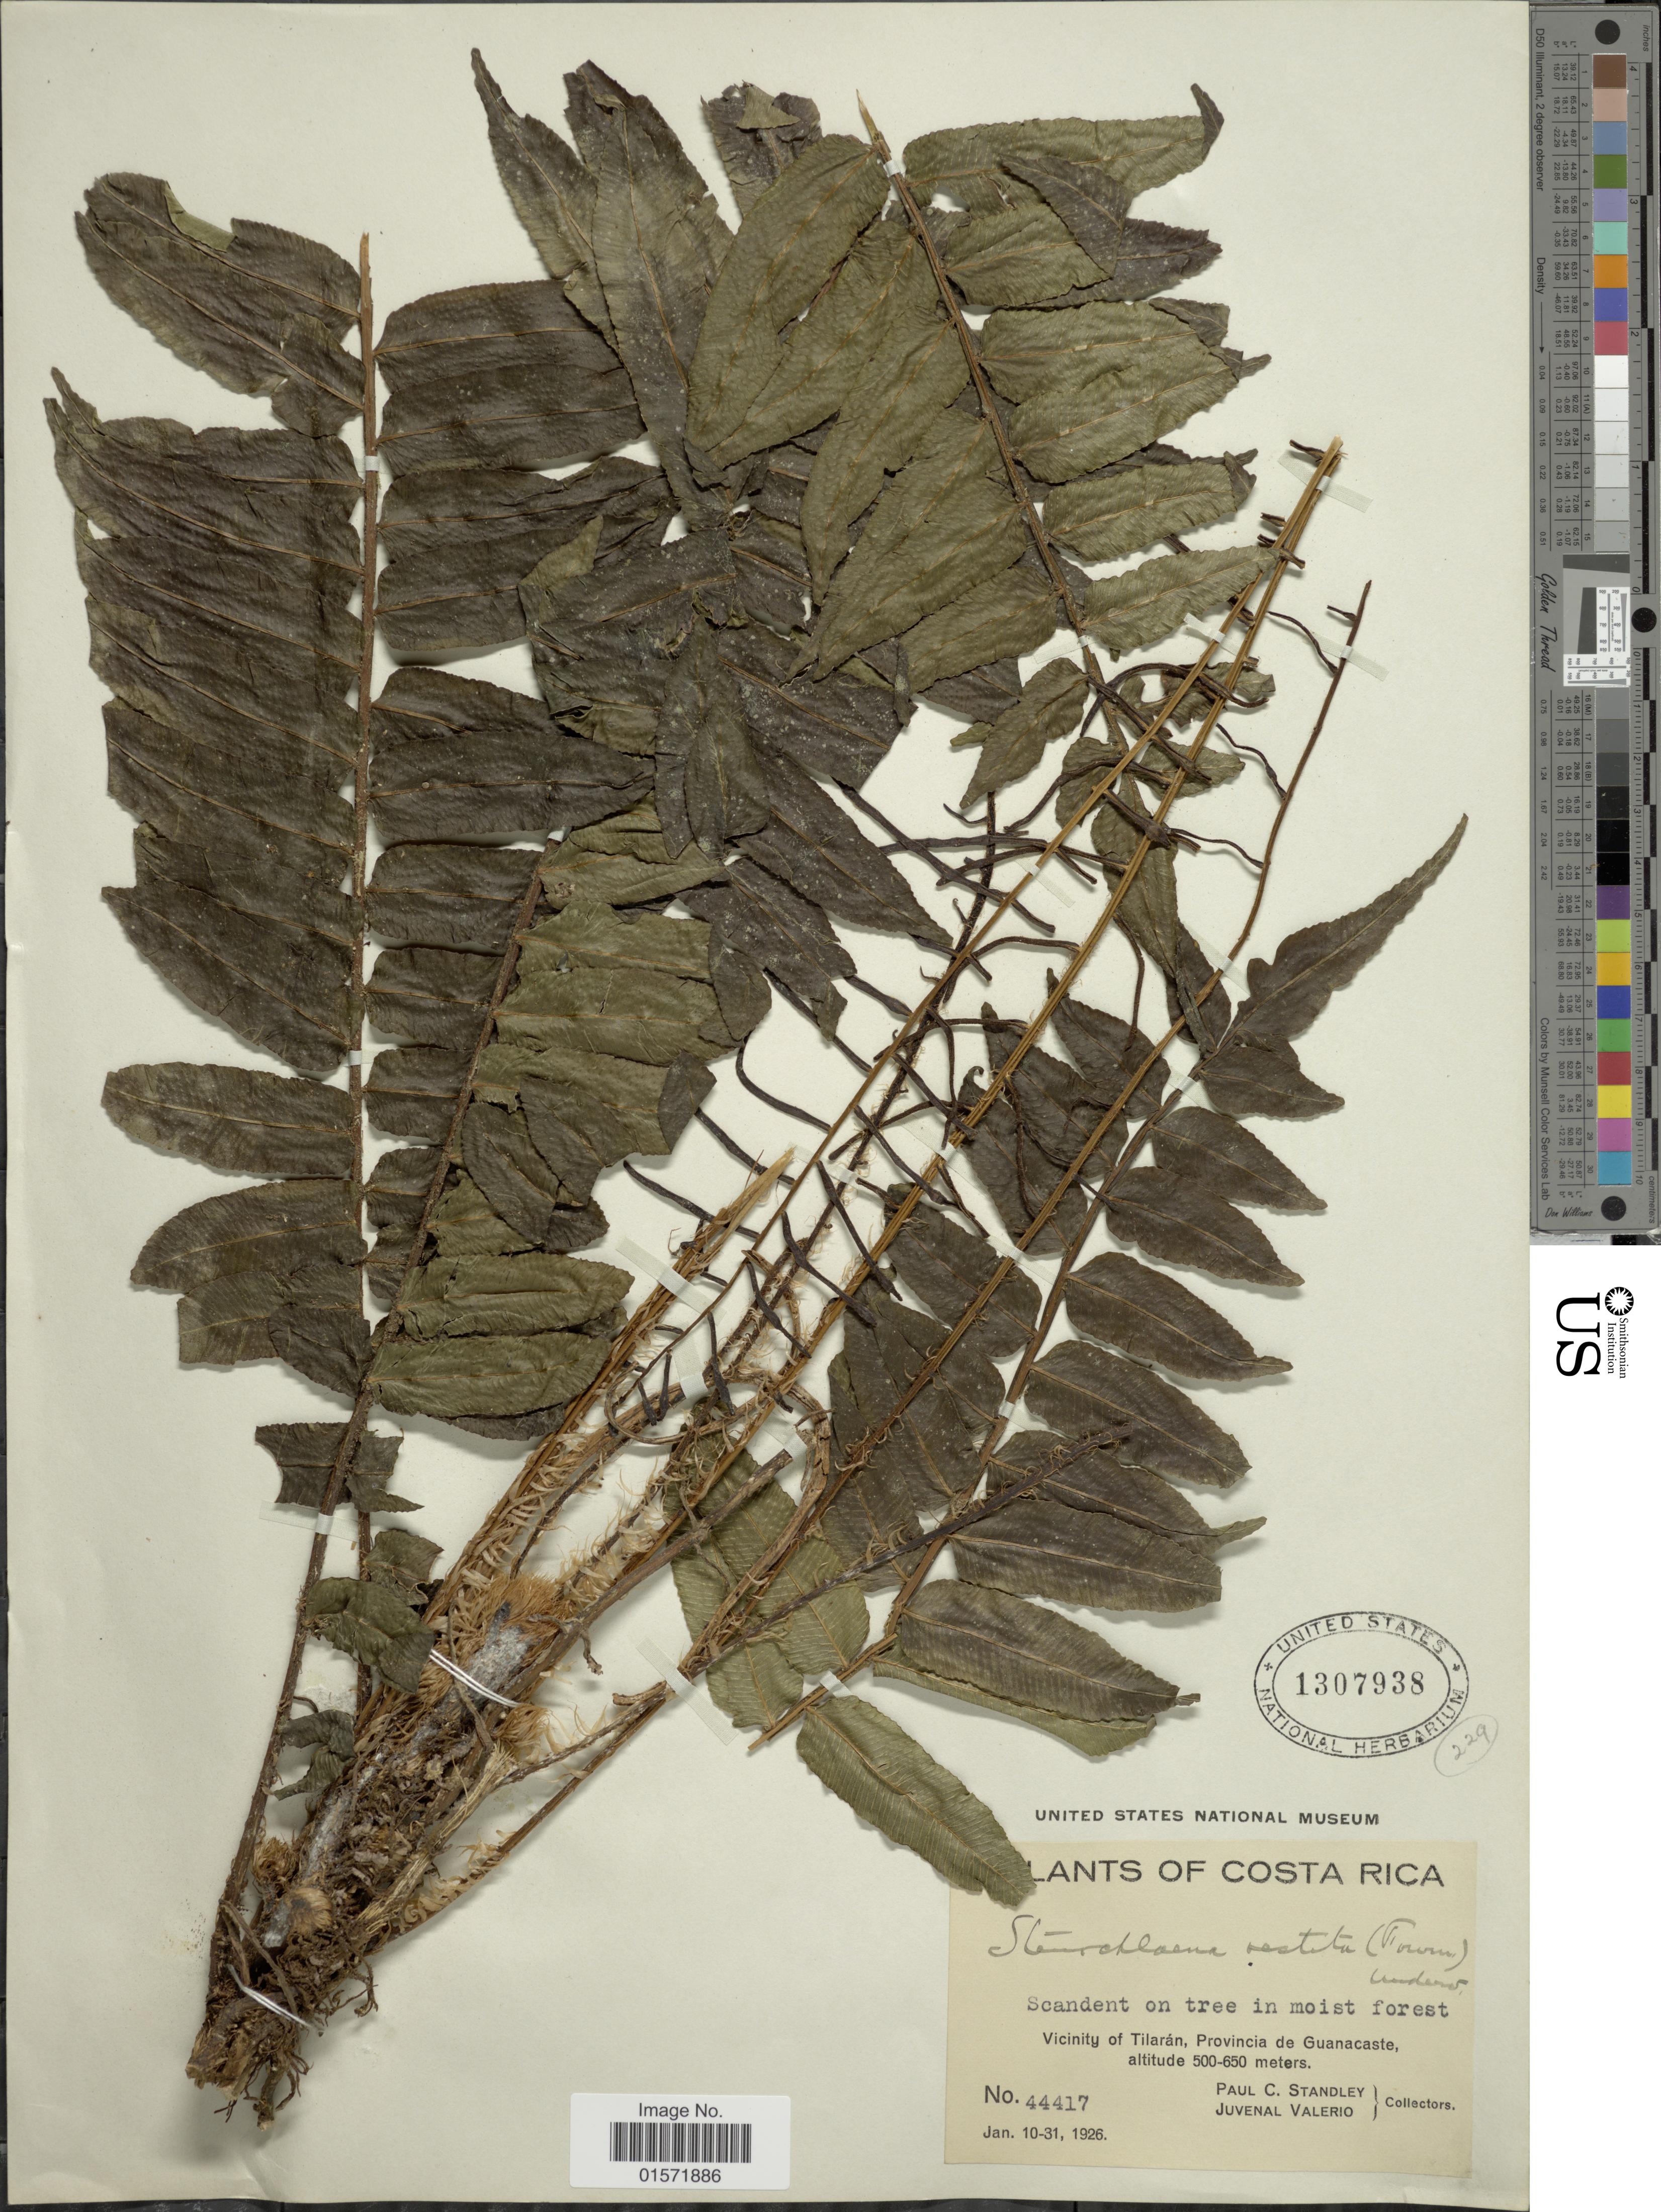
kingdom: Plantae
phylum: Tracheophyta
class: Polypodiopsida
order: Polypodiales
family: Lomariopsidaceae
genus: Lomariopsis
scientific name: Lomariopsis vestita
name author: E. Fourn.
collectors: P. C. Standley & J. Valerio R.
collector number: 44417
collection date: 1926-01-10/1926-01-31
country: Costa Rica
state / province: Guanacaste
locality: Vicinity of Tilarán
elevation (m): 500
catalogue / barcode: US 1307938